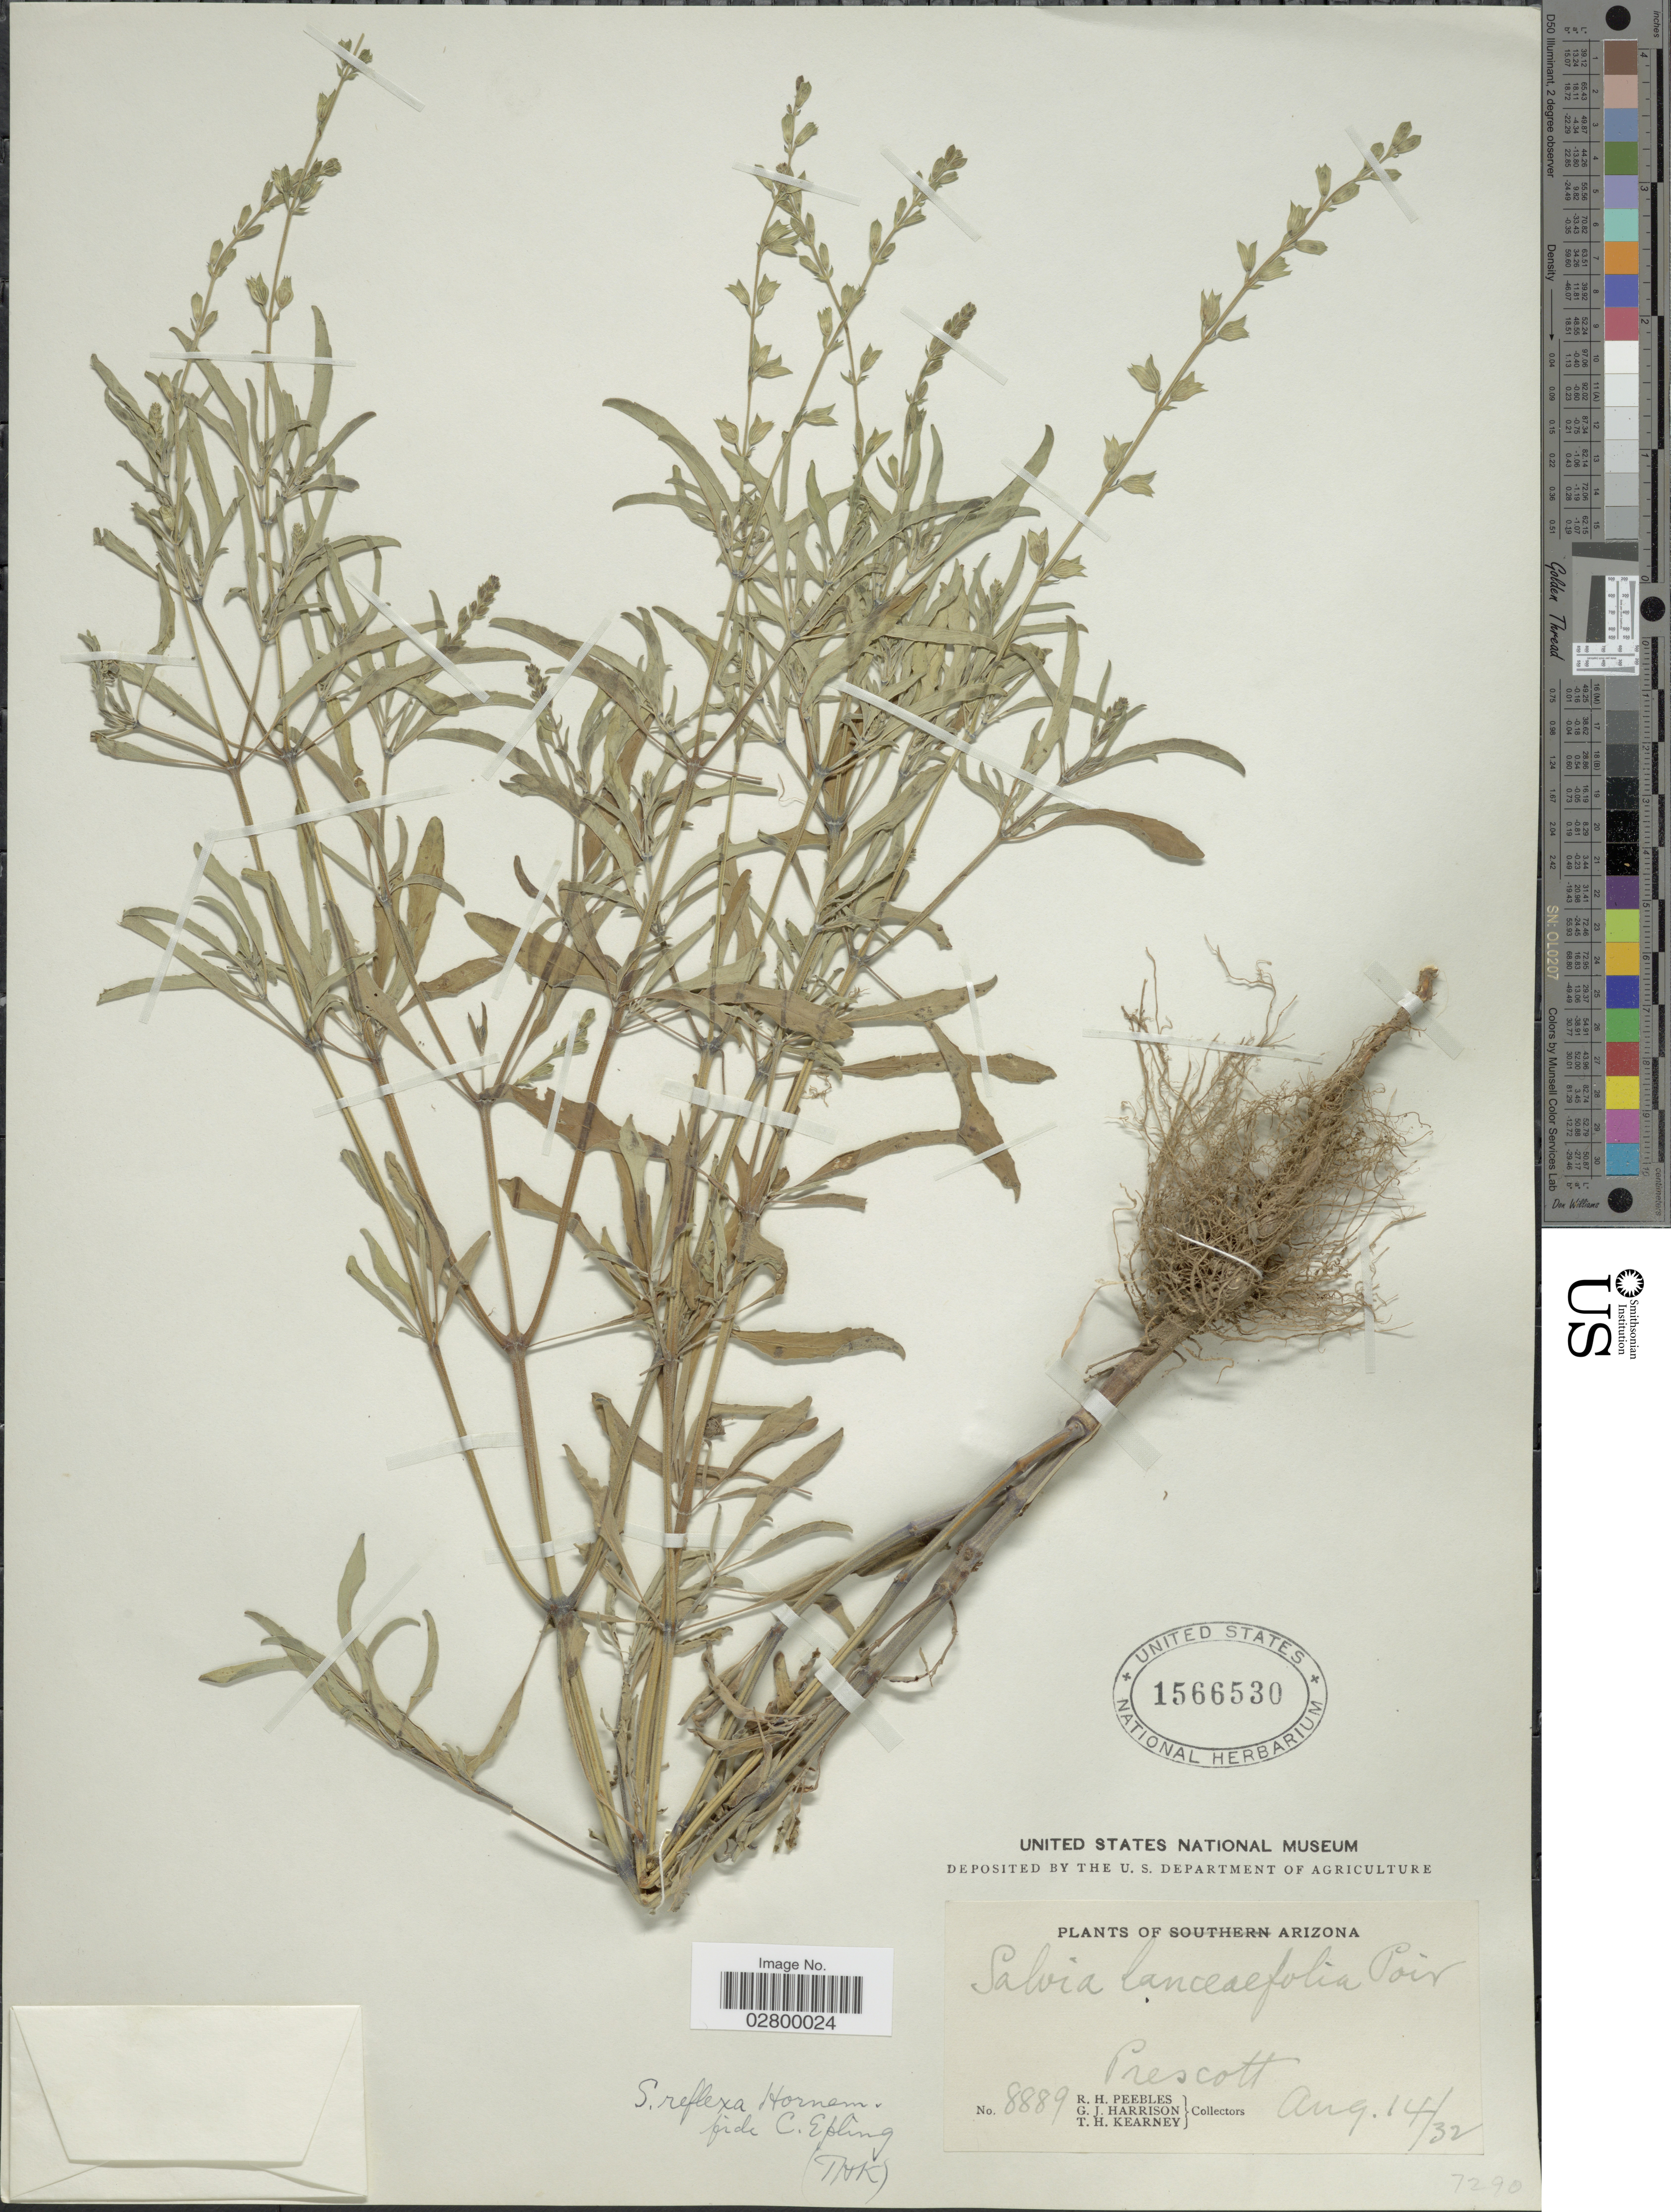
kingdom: Plantae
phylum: Tracheophyta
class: Magnoliopsida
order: Lamiales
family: Lamiaceae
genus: Salvia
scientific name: Salvia reflexa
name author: Hornem.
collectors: R. H. Peebles, G. J. Harrison & T. H. Kearney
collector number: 8889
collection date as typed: Transcribed d/m/y: 14/8/32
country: United States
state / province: Arizona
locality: Prescott.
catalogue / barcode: US 1566530